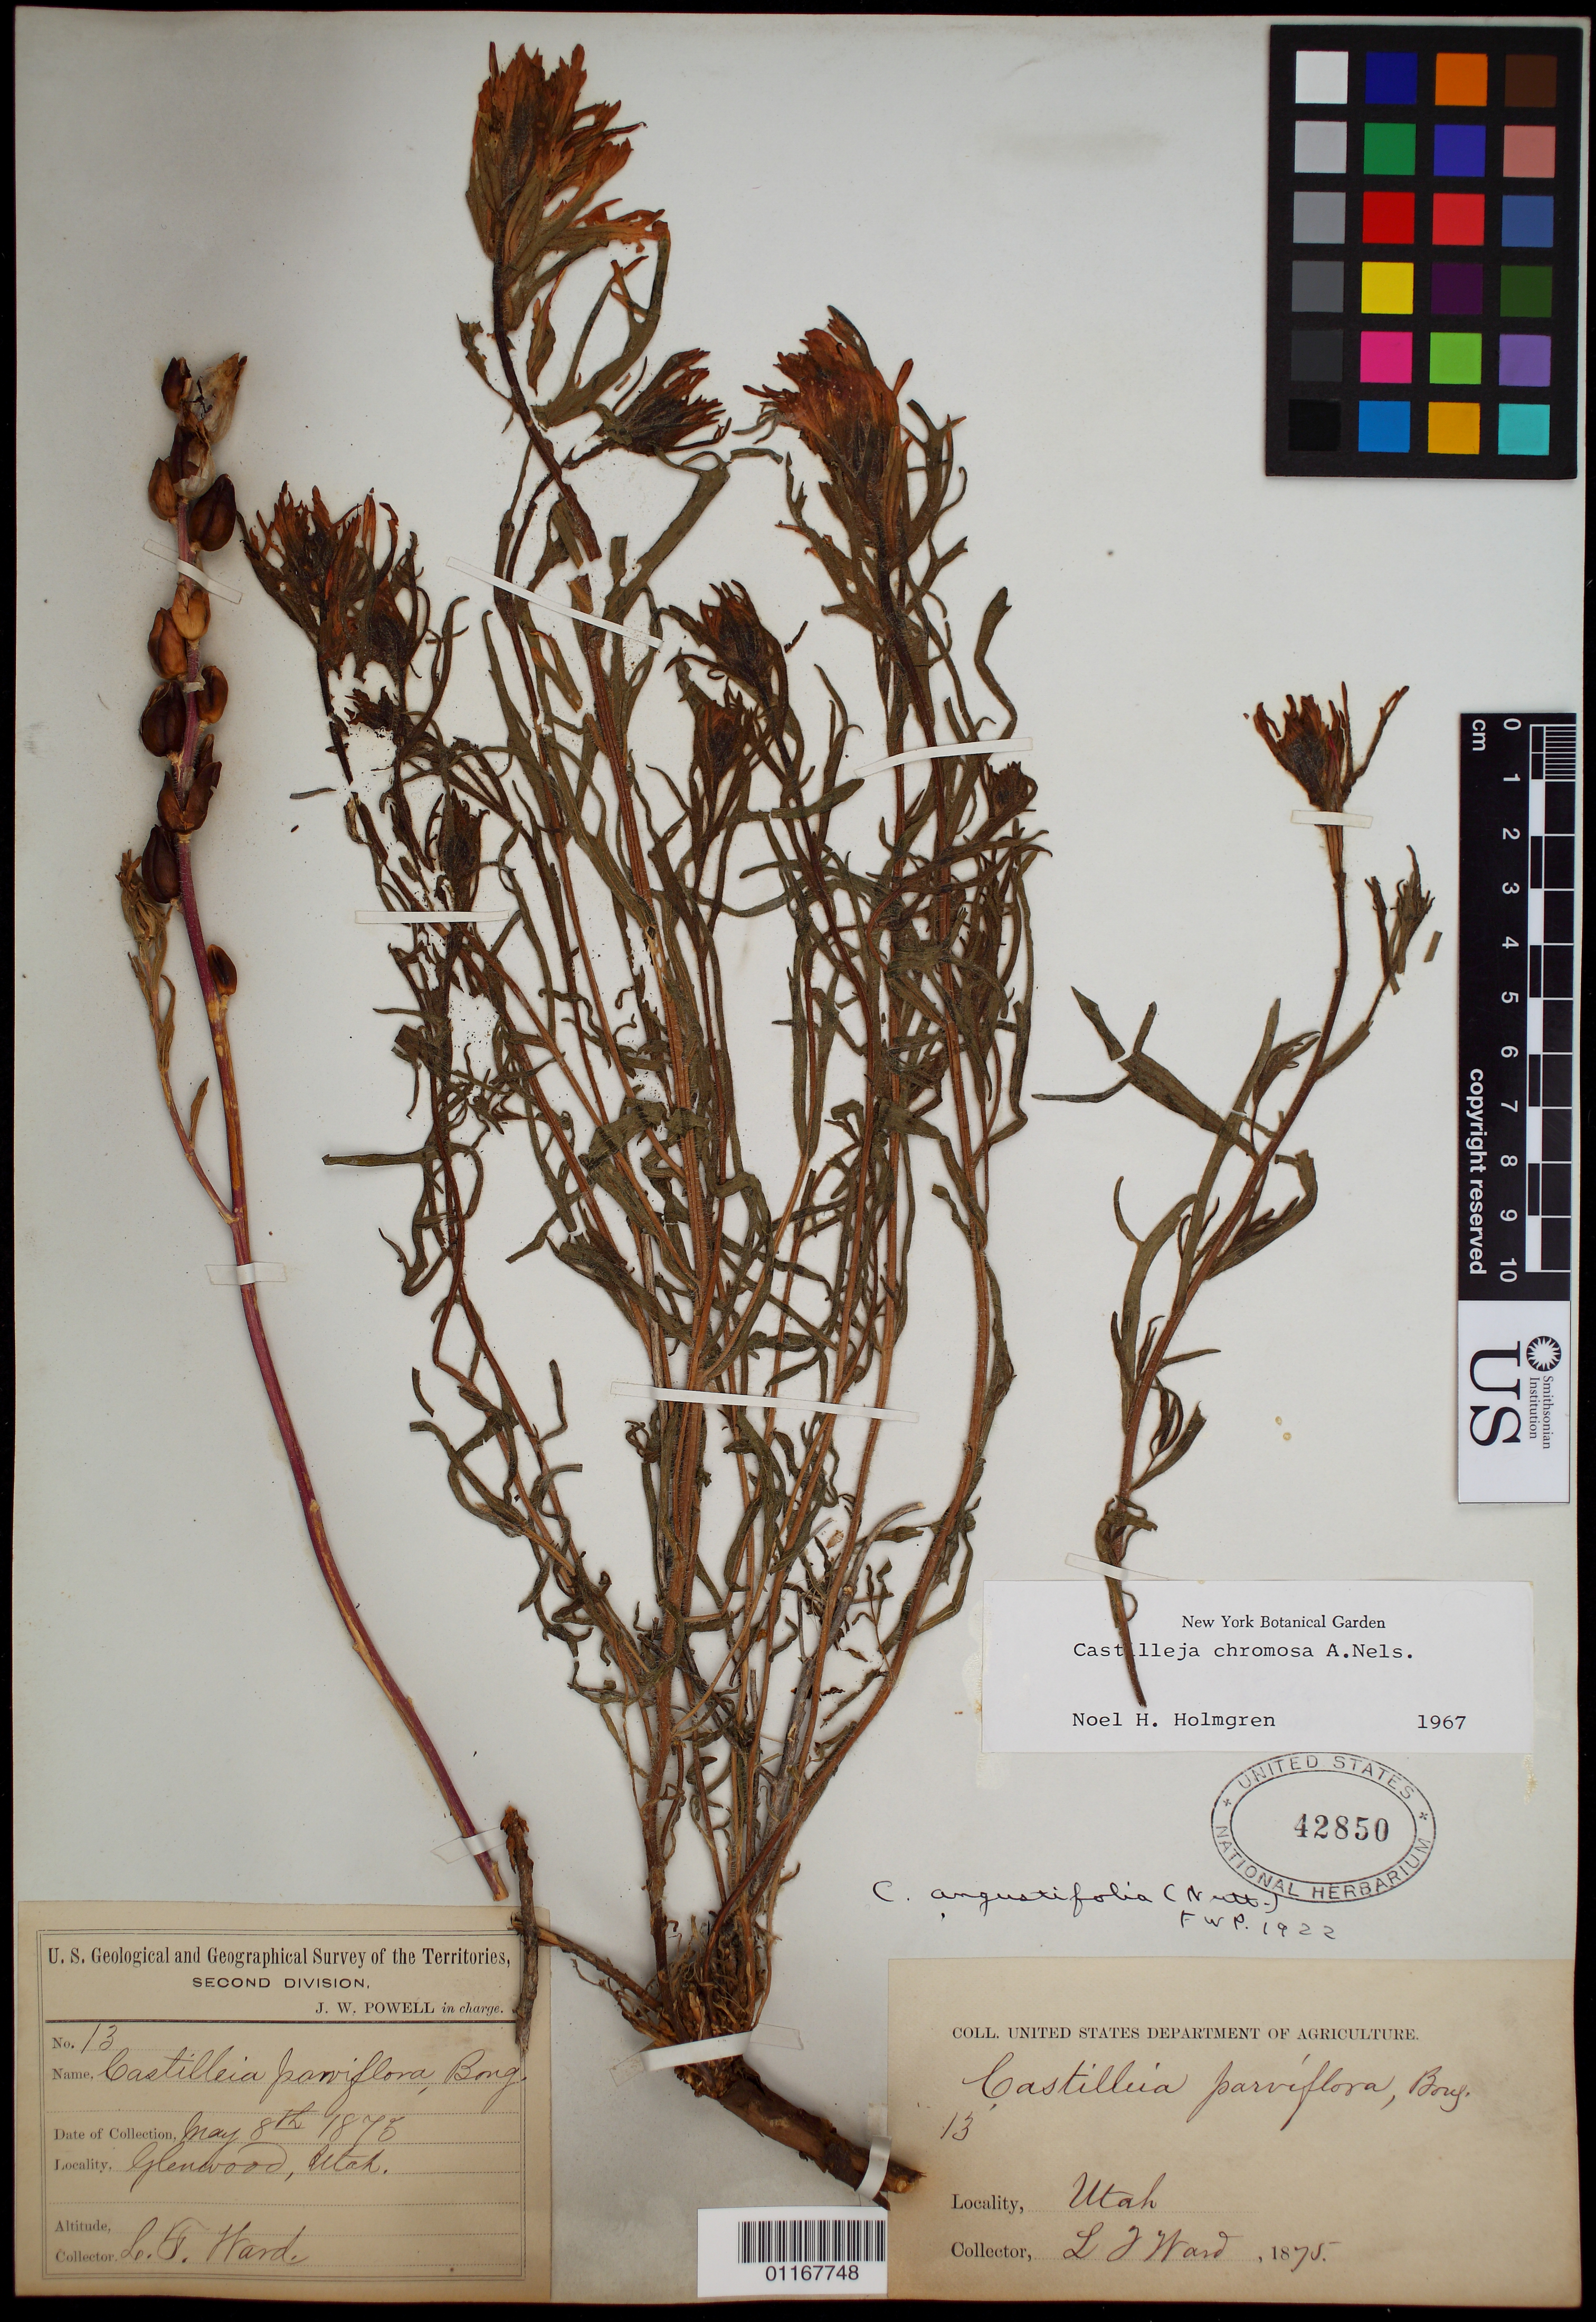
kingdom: Plantae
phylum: Tracheophyta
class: Magnoliopsida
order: Lamiales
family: Orobanchaceae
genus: Castilleja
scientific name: Castilleja chromosa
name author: A. Nelson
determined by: Holmgren, N. H., (NY), New York Botanical Garden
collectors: L. F. Ward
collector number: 13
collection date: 1878-05-08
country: United States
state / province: Utah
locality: foot hills near Glenwood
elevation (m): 1676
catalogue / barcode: US 42850